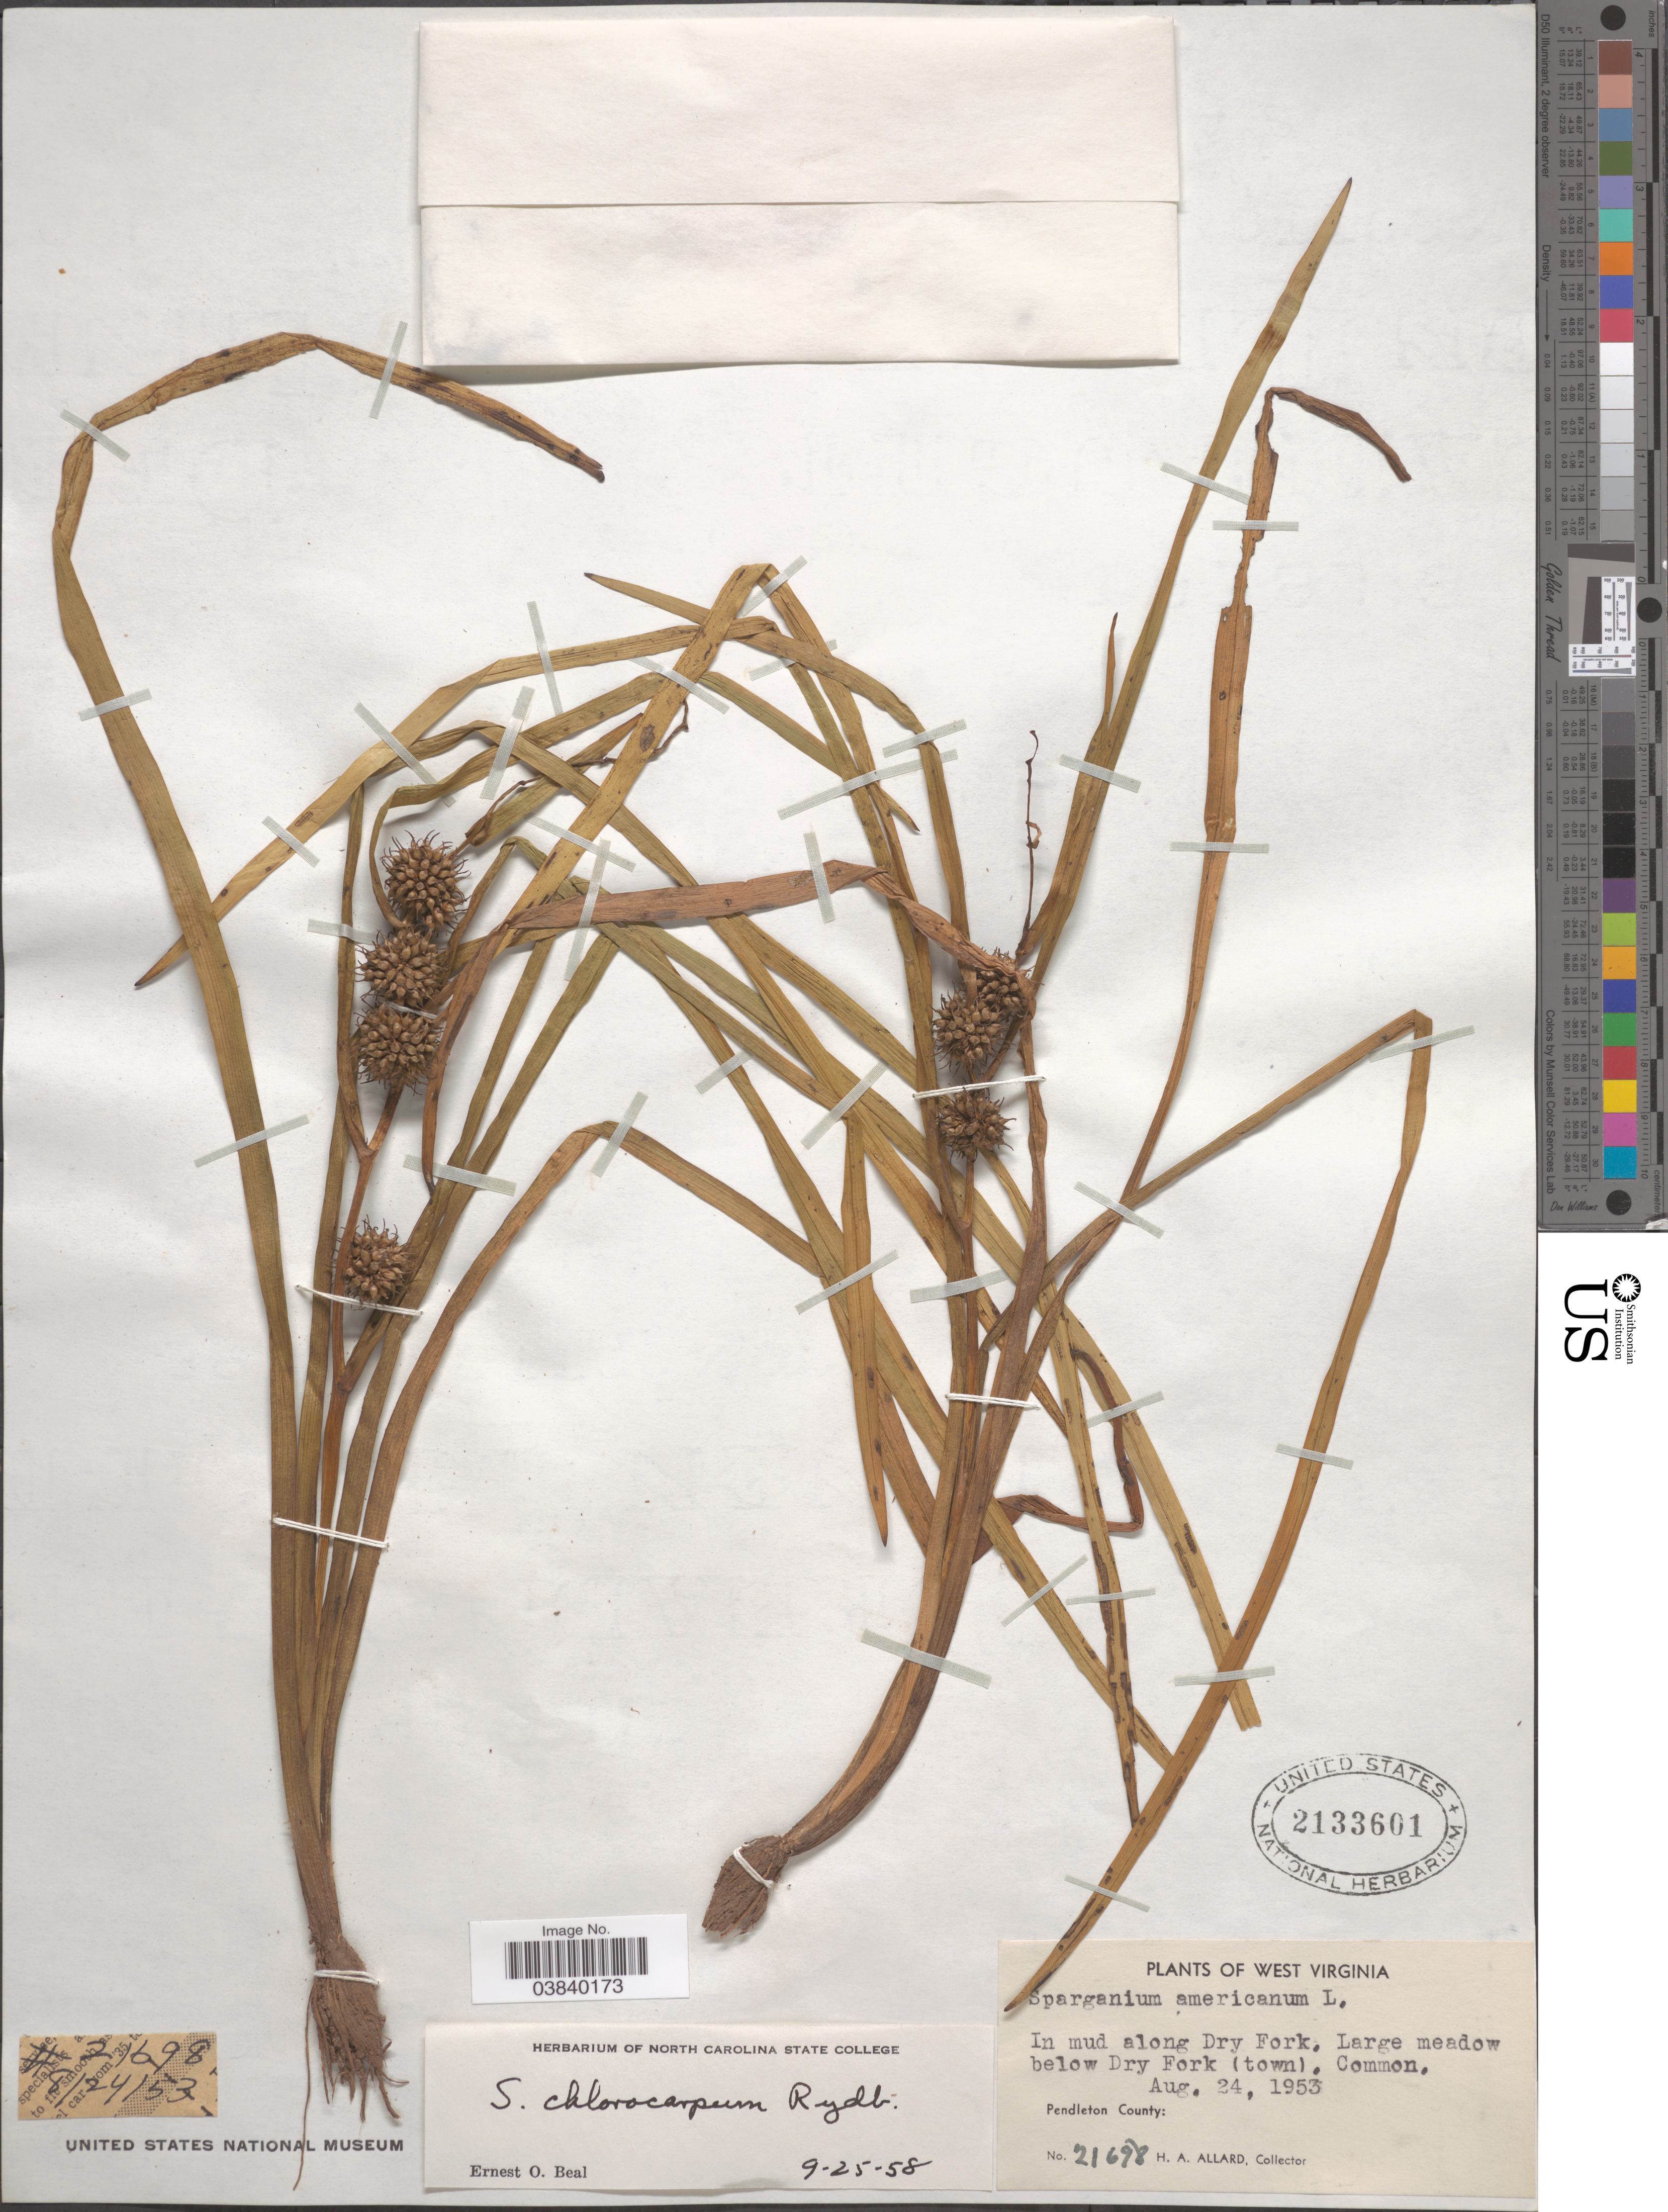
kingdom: Plantae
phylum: Tracheophyta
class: Liliopsida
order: Poales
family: Typhaceae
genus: Sparganium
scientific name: Sparganium chlorocarpum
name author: Rydb.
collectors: H. A. Allard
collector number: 21698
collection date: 1953-08-24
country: United States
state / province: West Virginia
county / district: Pendleton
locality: In mud along Dry Fork, Large meadow below Dry Fork (town). Pendleton County.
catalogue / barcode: US 2133601